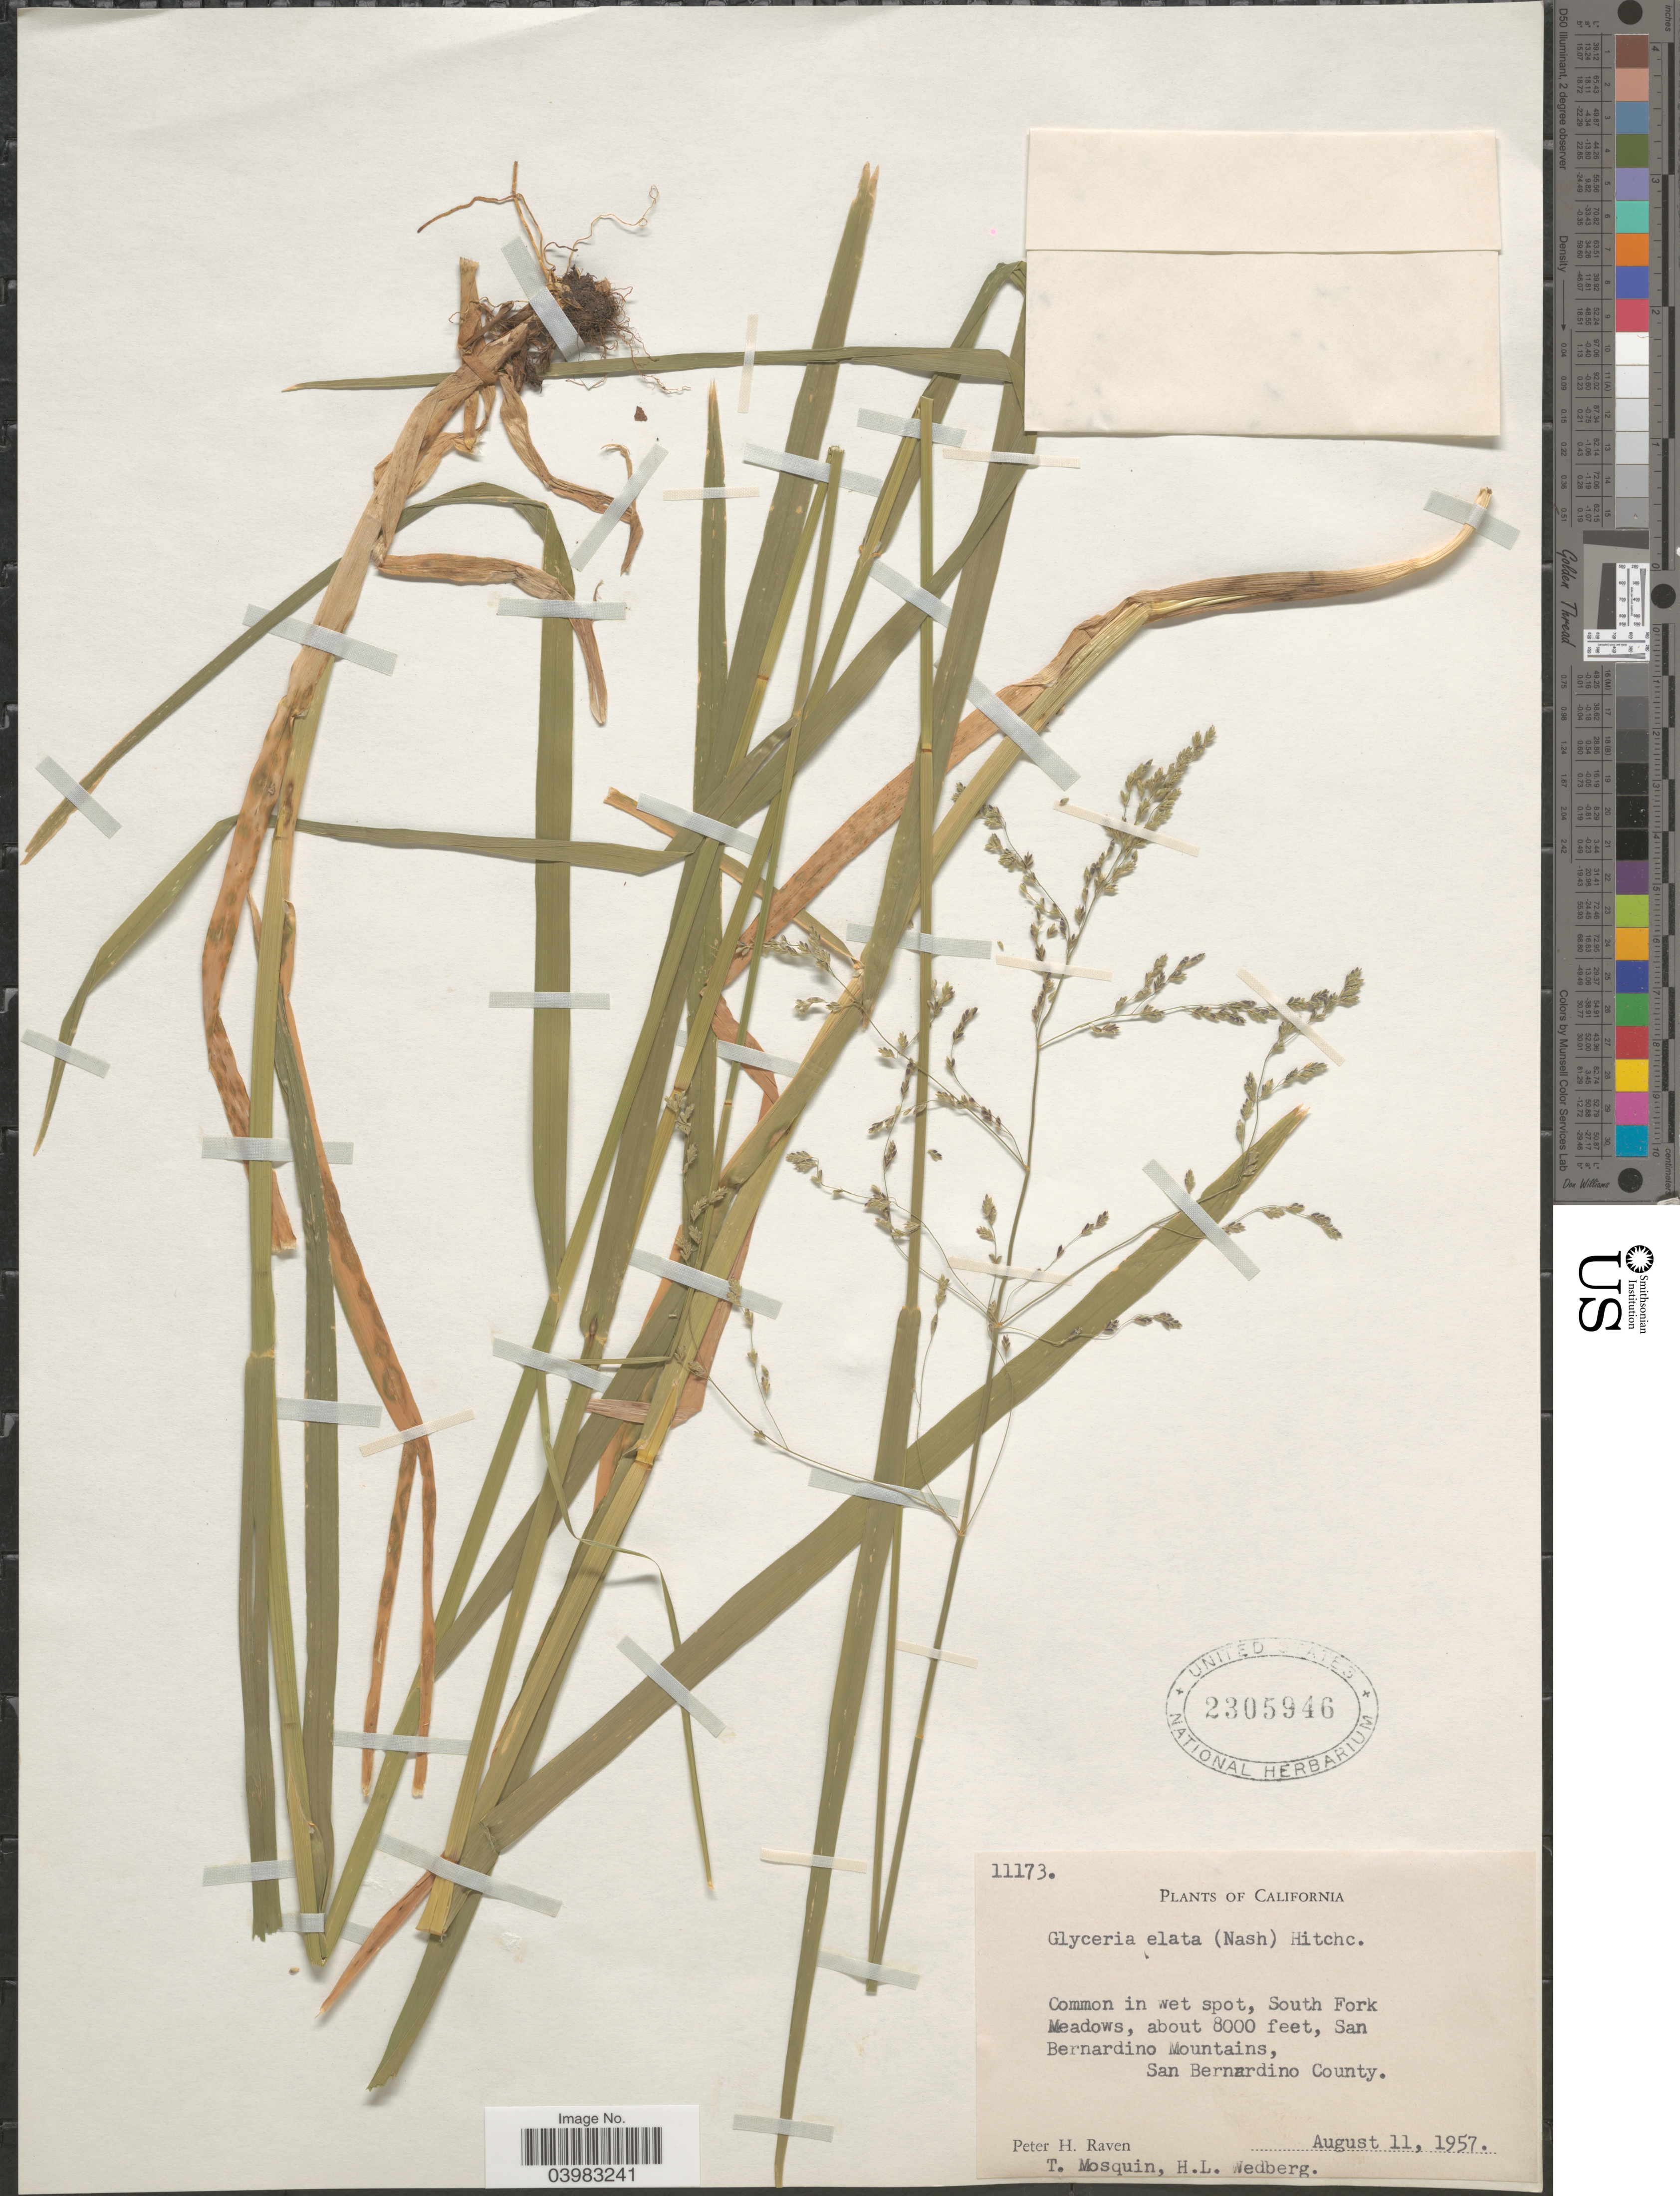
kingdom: Plantae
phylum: Tracheophyta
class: Liliopsida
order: Poales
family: Poaceae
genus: Glyceria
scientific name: Glyceria elata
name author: (Nash) M.E. Jones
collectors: P. Raven, T. Mosquin & H. Wedberg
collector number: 11173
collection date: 1957-08-11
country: United States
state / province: California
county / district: San Bernardino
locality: Common in wet spot, South Fork Meadows, San Bernardino Mountains, San Bernardino County.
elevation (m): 2438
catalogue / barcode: US 2305946